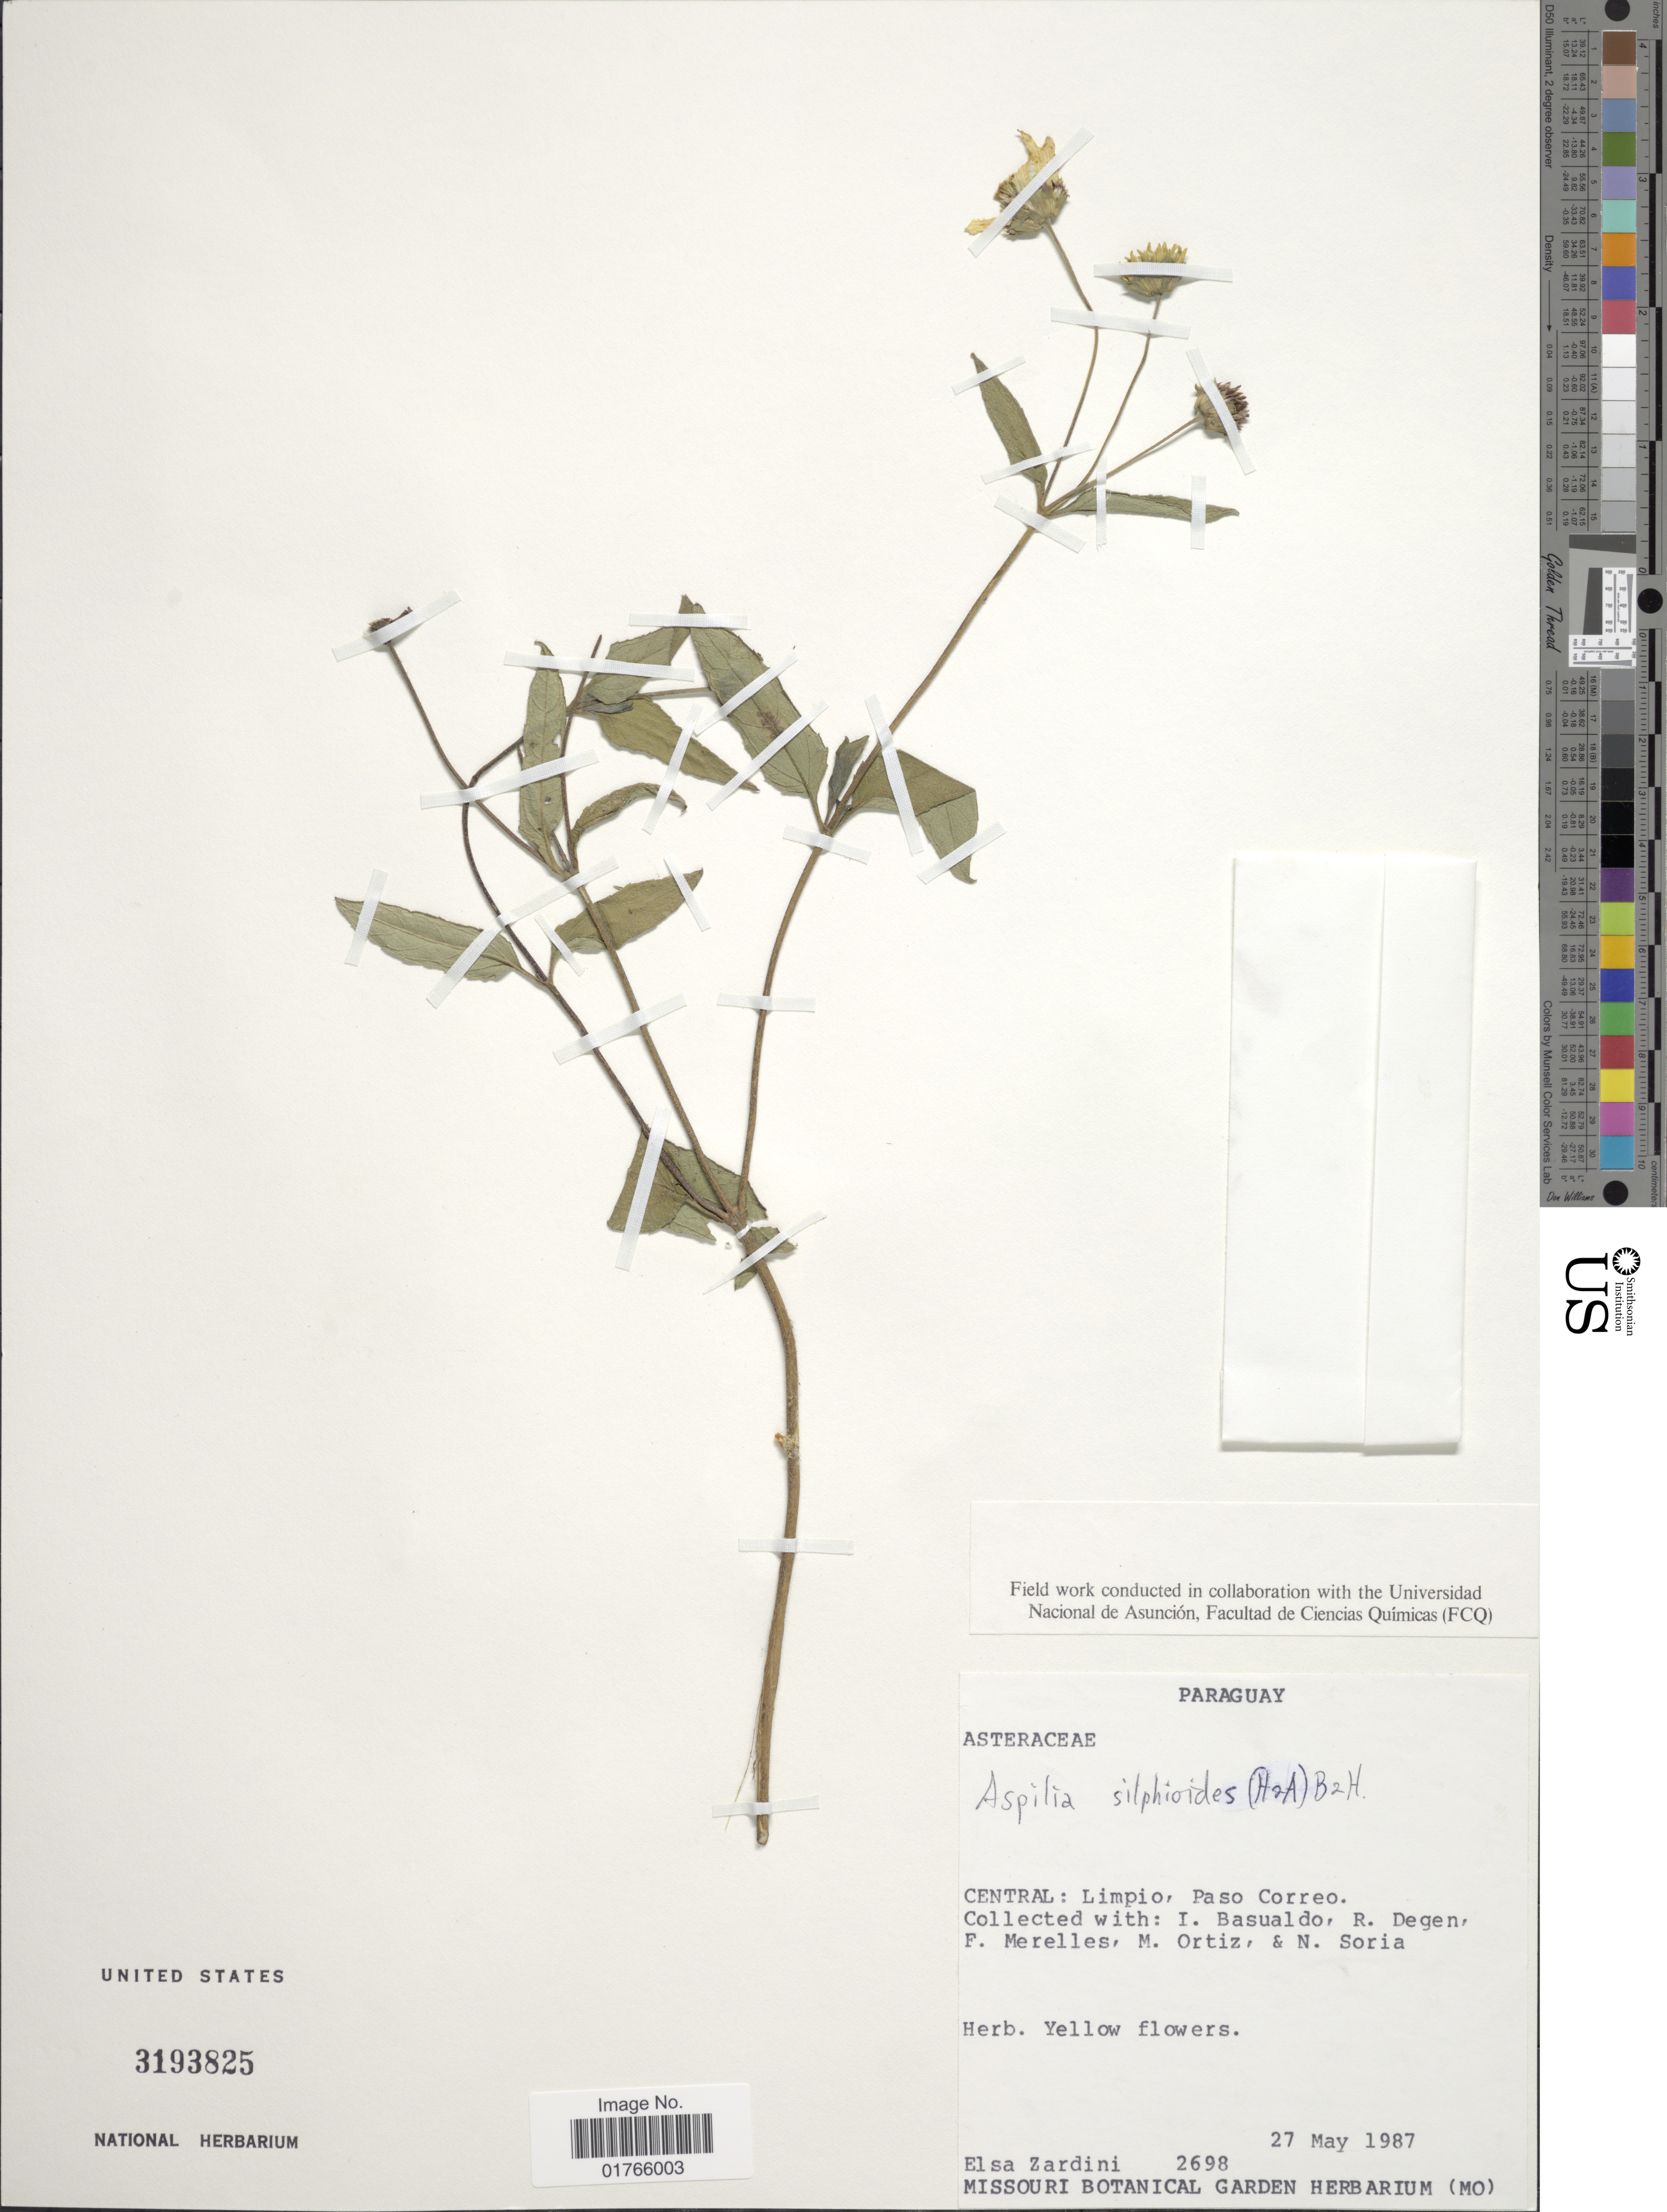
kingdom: Plantae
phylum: Tracheophyta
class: Magnoliopsida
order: Asterales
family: Asteraceae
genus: Aspilia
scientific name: Aspilia silphioides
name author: (Hook. & Arn.) Benth. ex Benth. & Hook. f.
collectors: E. M. Zardini, I. Basualdo, R. Degen, F. Merelles & et al.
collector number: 2698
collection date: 1987-05-27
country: Paraguay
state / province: Central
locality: Limpio, Pasco Correo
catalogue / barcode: US 3193825